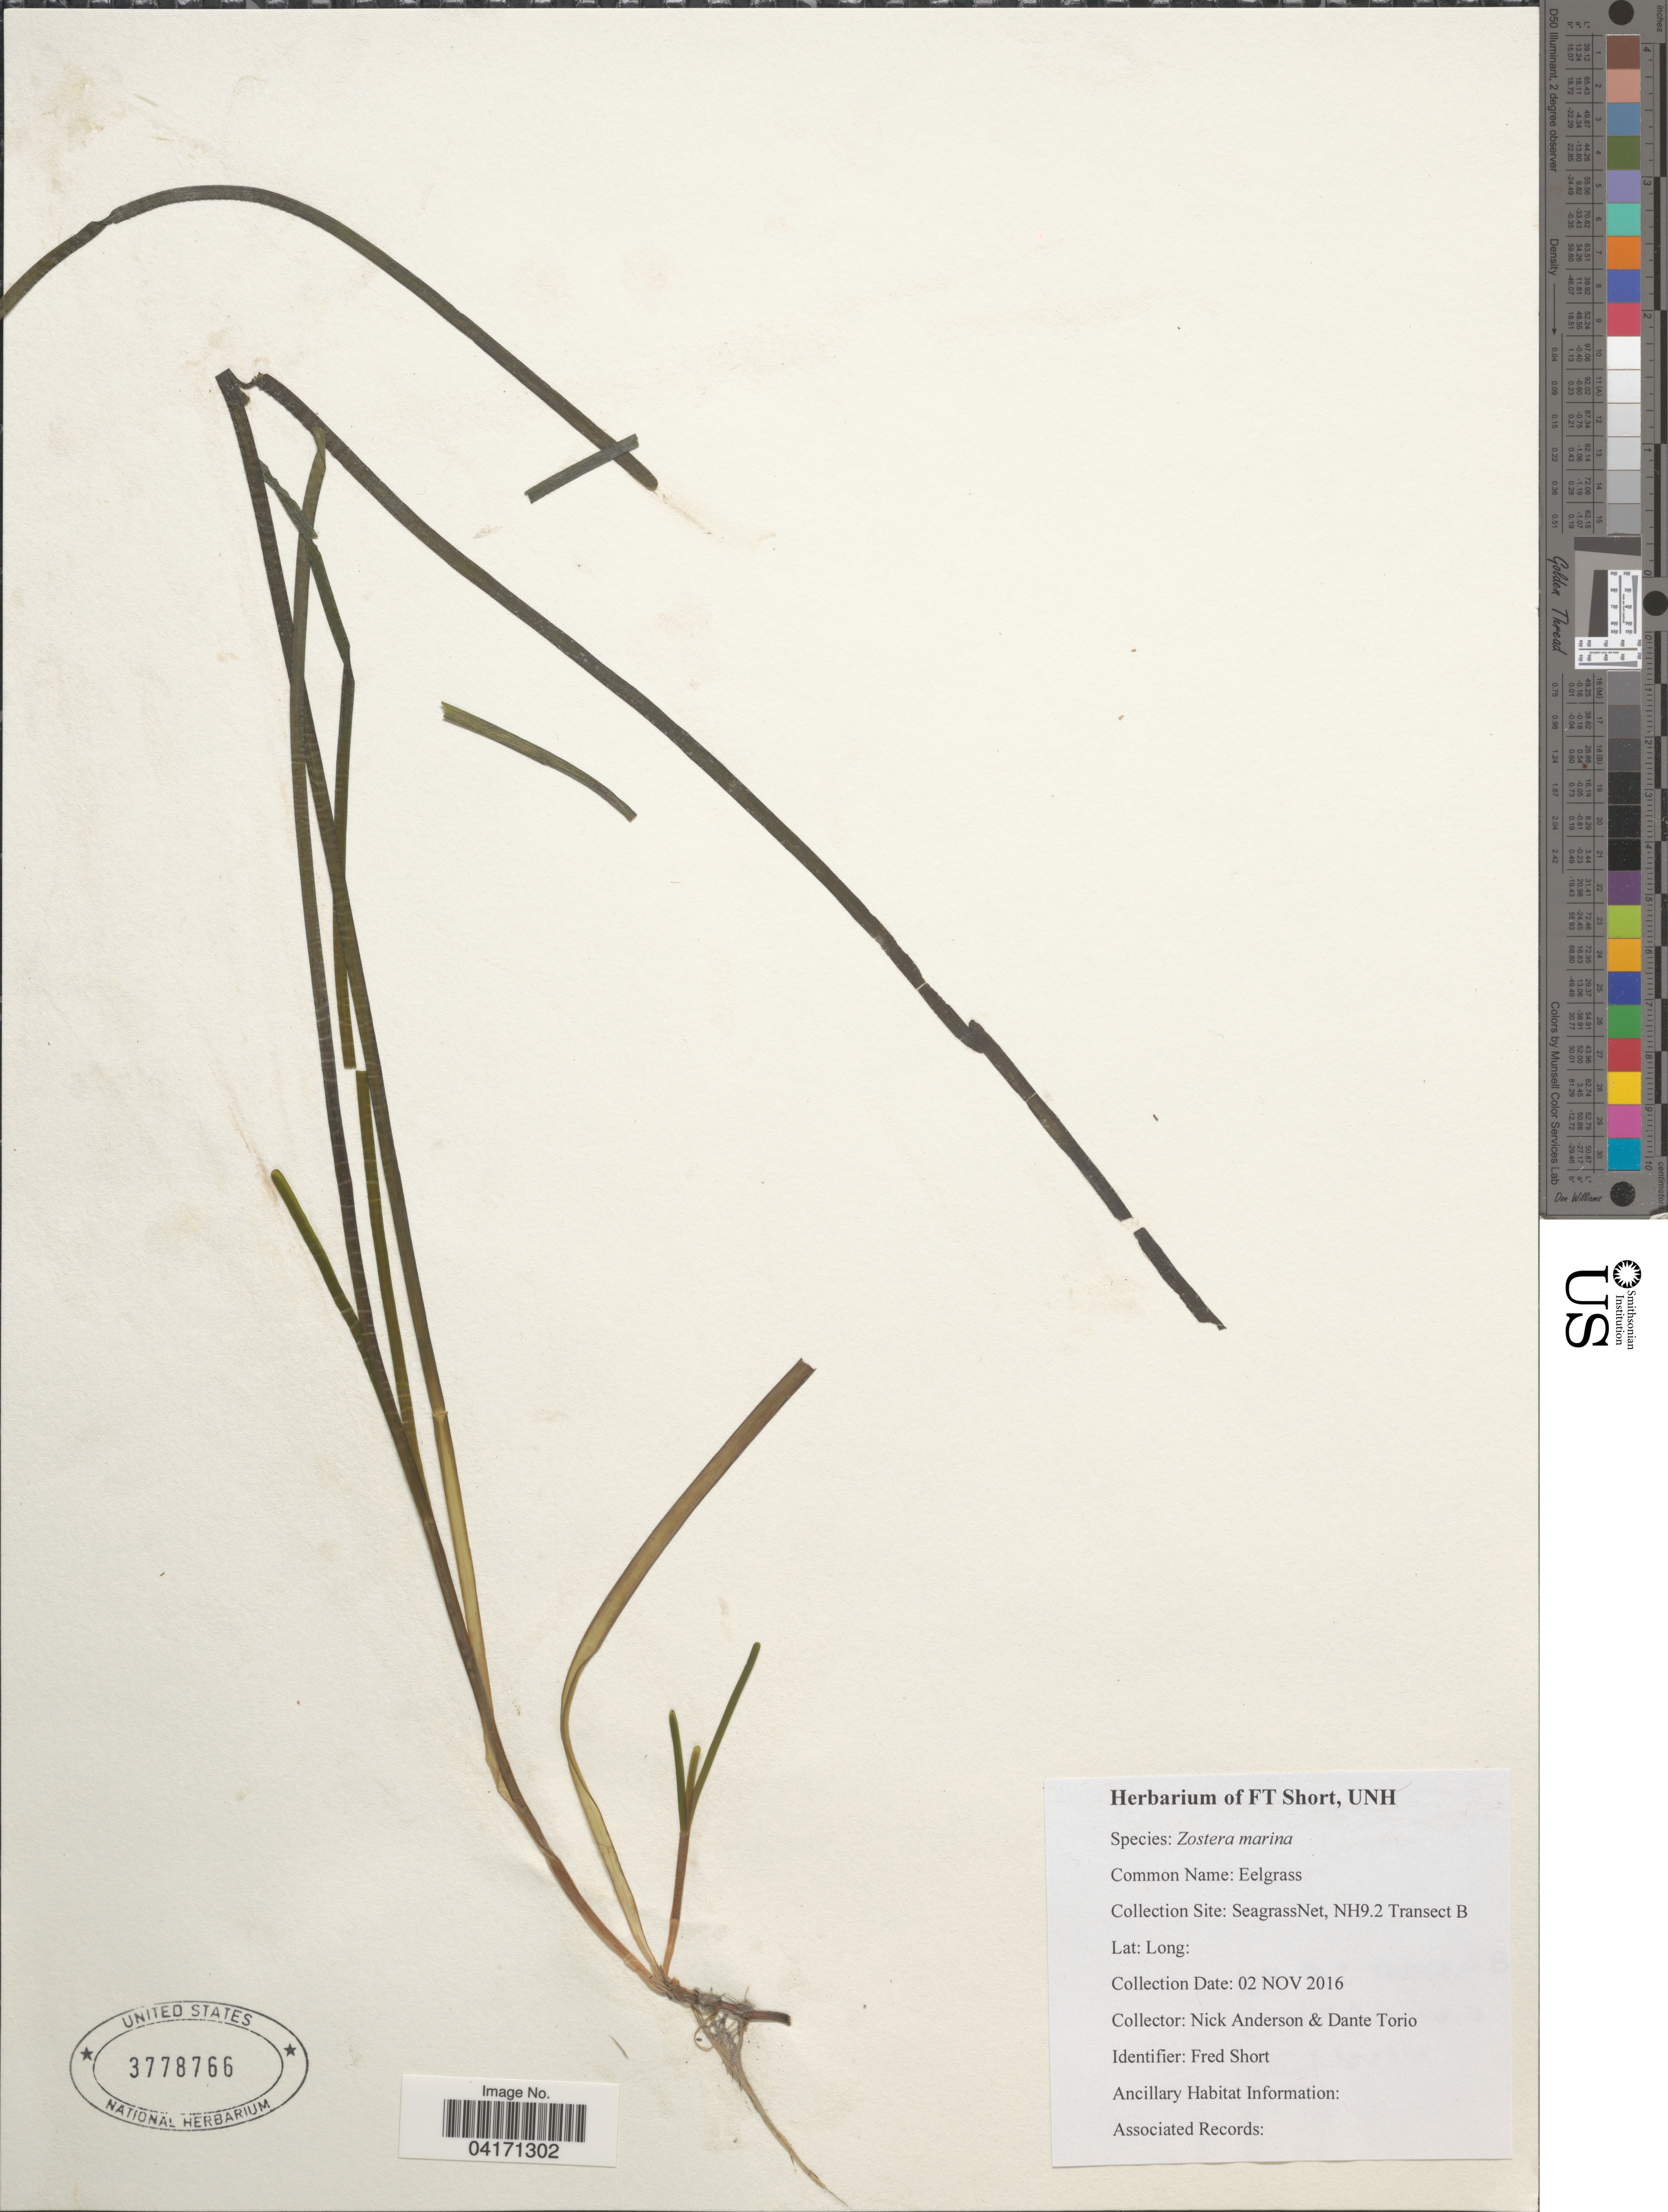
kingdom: Plantae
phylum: Tracheophyta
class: Liliopsida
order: Alismatales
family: Zosteraceae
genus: Zostera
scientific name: Zostera marina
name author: L.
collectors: N. Anderson & D. Torio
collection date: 2016-11-02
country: United States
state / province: New Hampshire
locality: SeagrassNet, NH9.2 Transect B.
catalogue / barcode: US 3778766